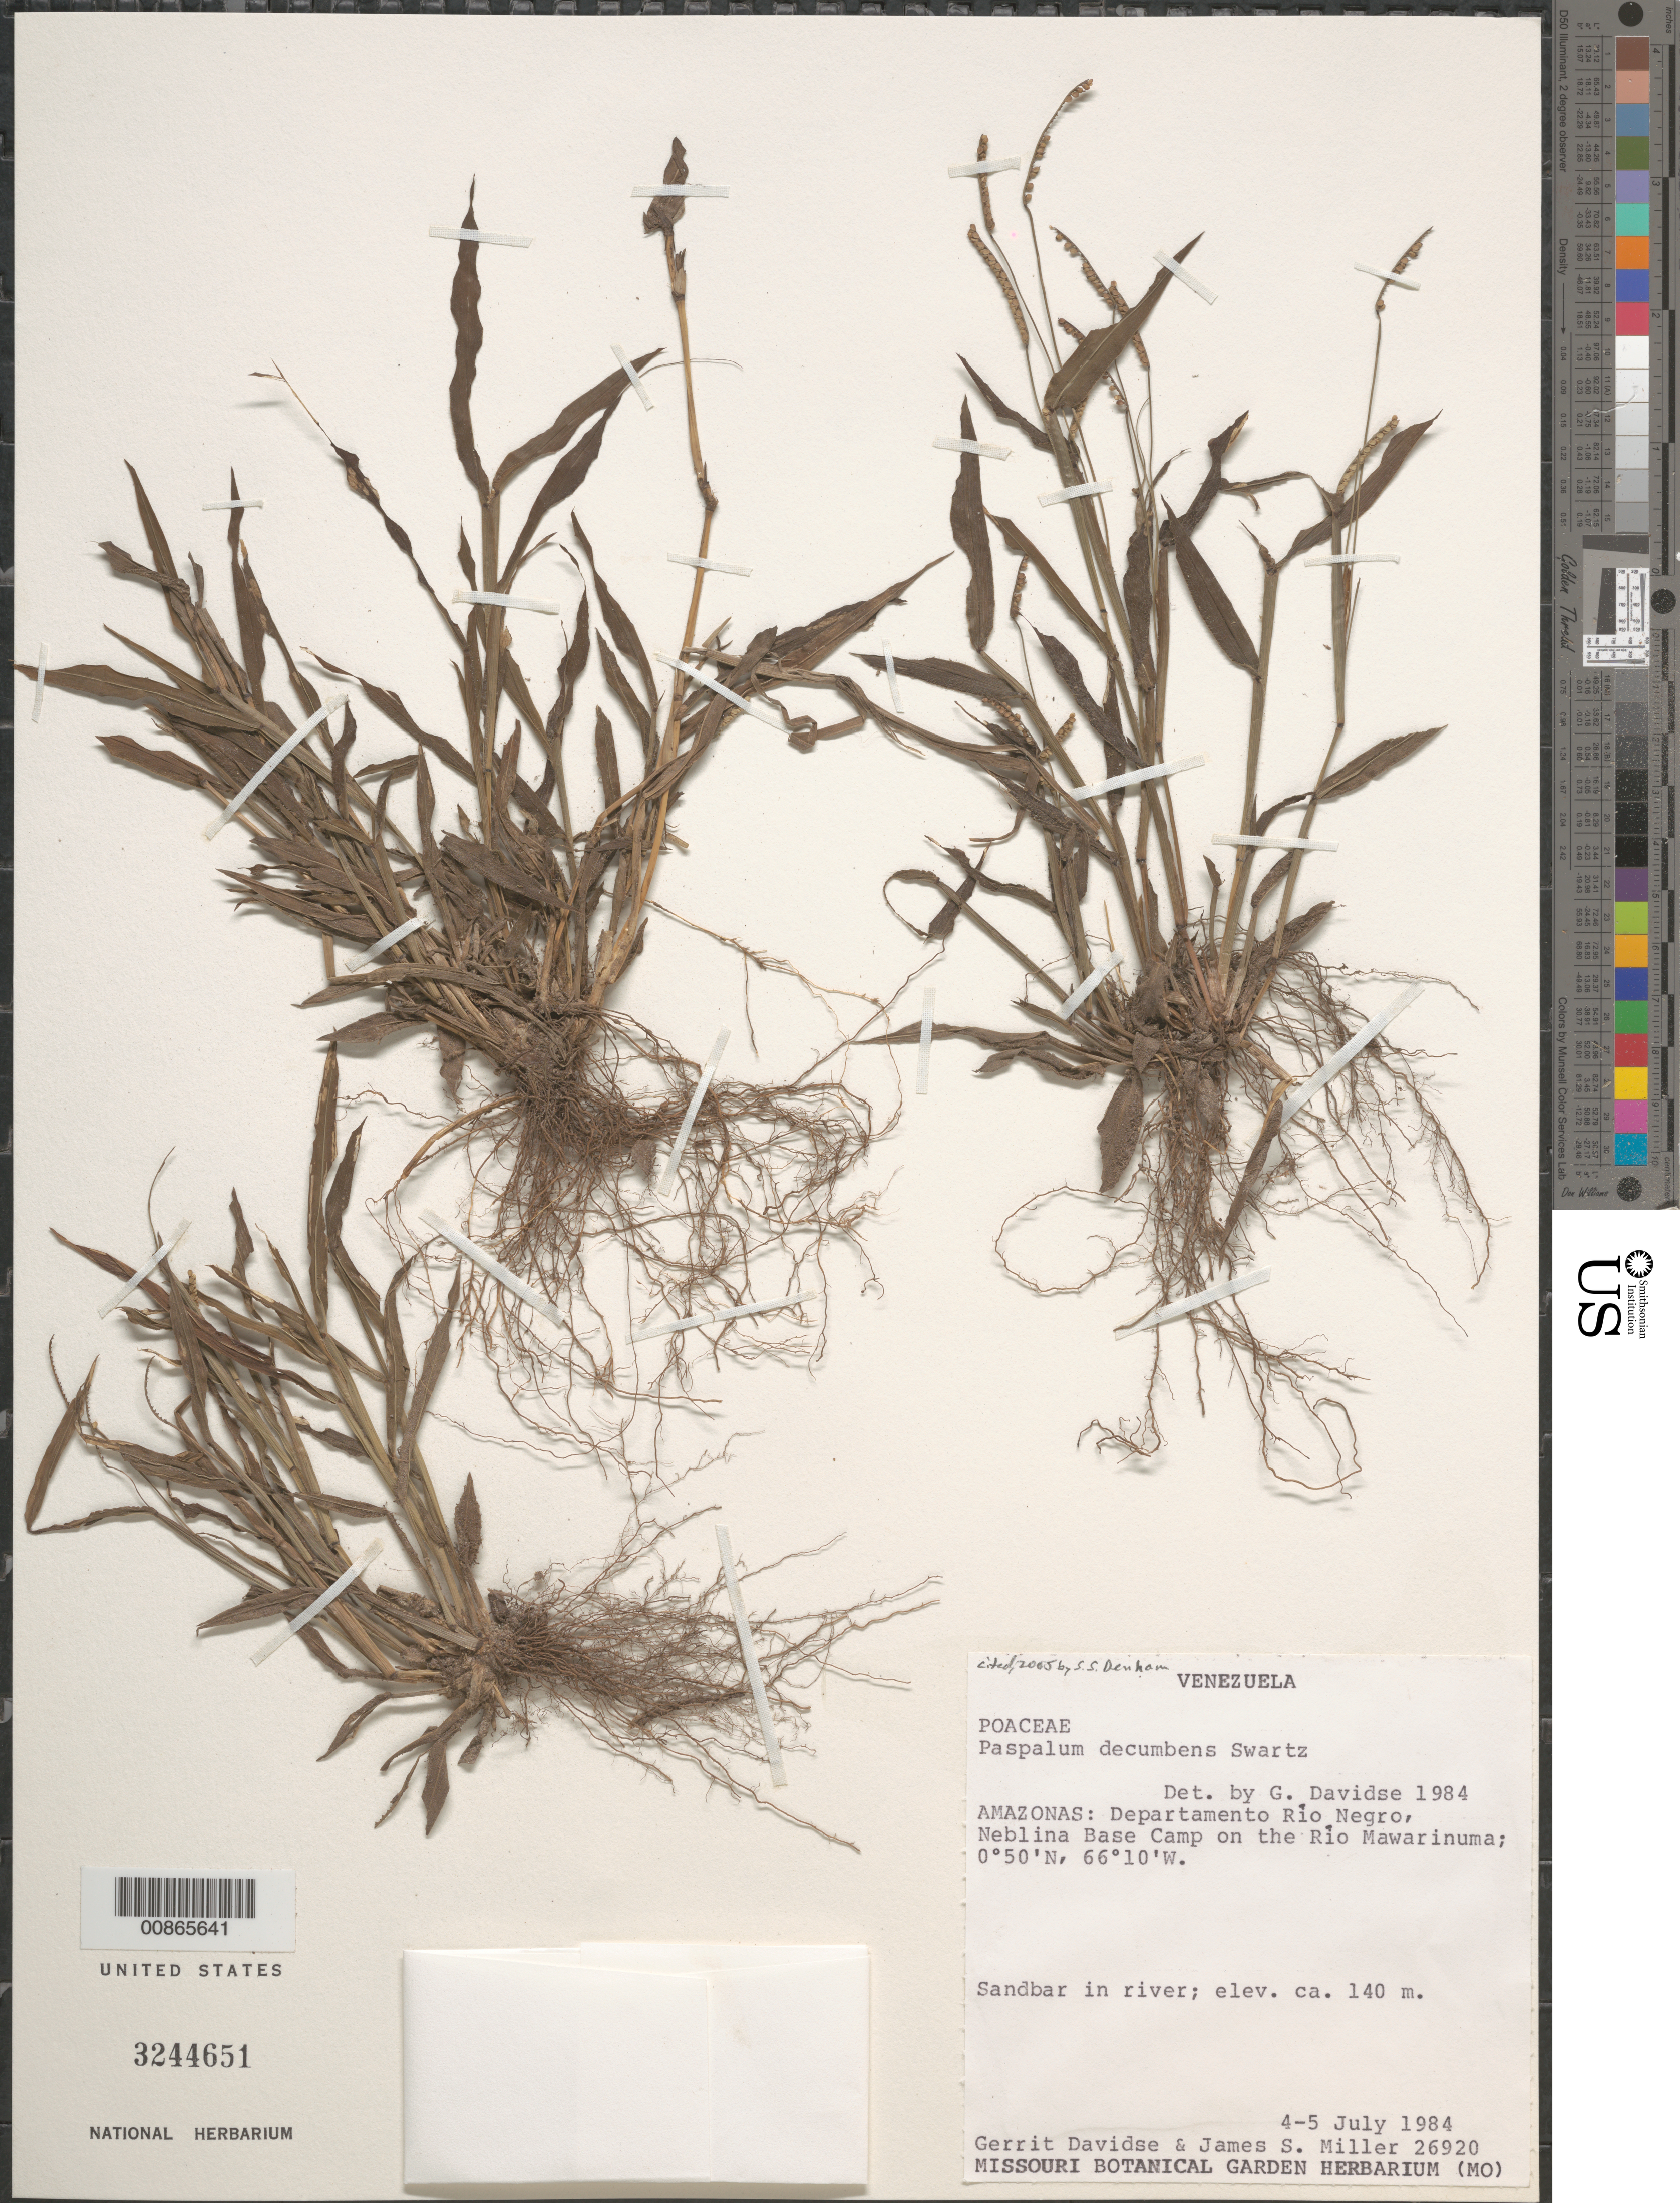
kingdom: Plantae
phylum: Tracheophyta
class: Liliopsida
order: Poales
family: Poaceae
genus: Paspalum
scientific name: Paspalum decumbens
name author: Sw.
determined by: Davidse, Gerrit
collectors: G. Davidse & J. S. Miller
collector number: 26920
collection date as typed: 4-Jul-84 to 5-Jul-84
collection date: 1984-07-04/1984-07-05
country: Venezuela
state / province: Amazonas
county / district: Río Negro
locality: Neblina Base Camp, Río Mawarinuma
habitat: Sandbar in river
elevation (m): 140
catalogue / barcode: US 3244651